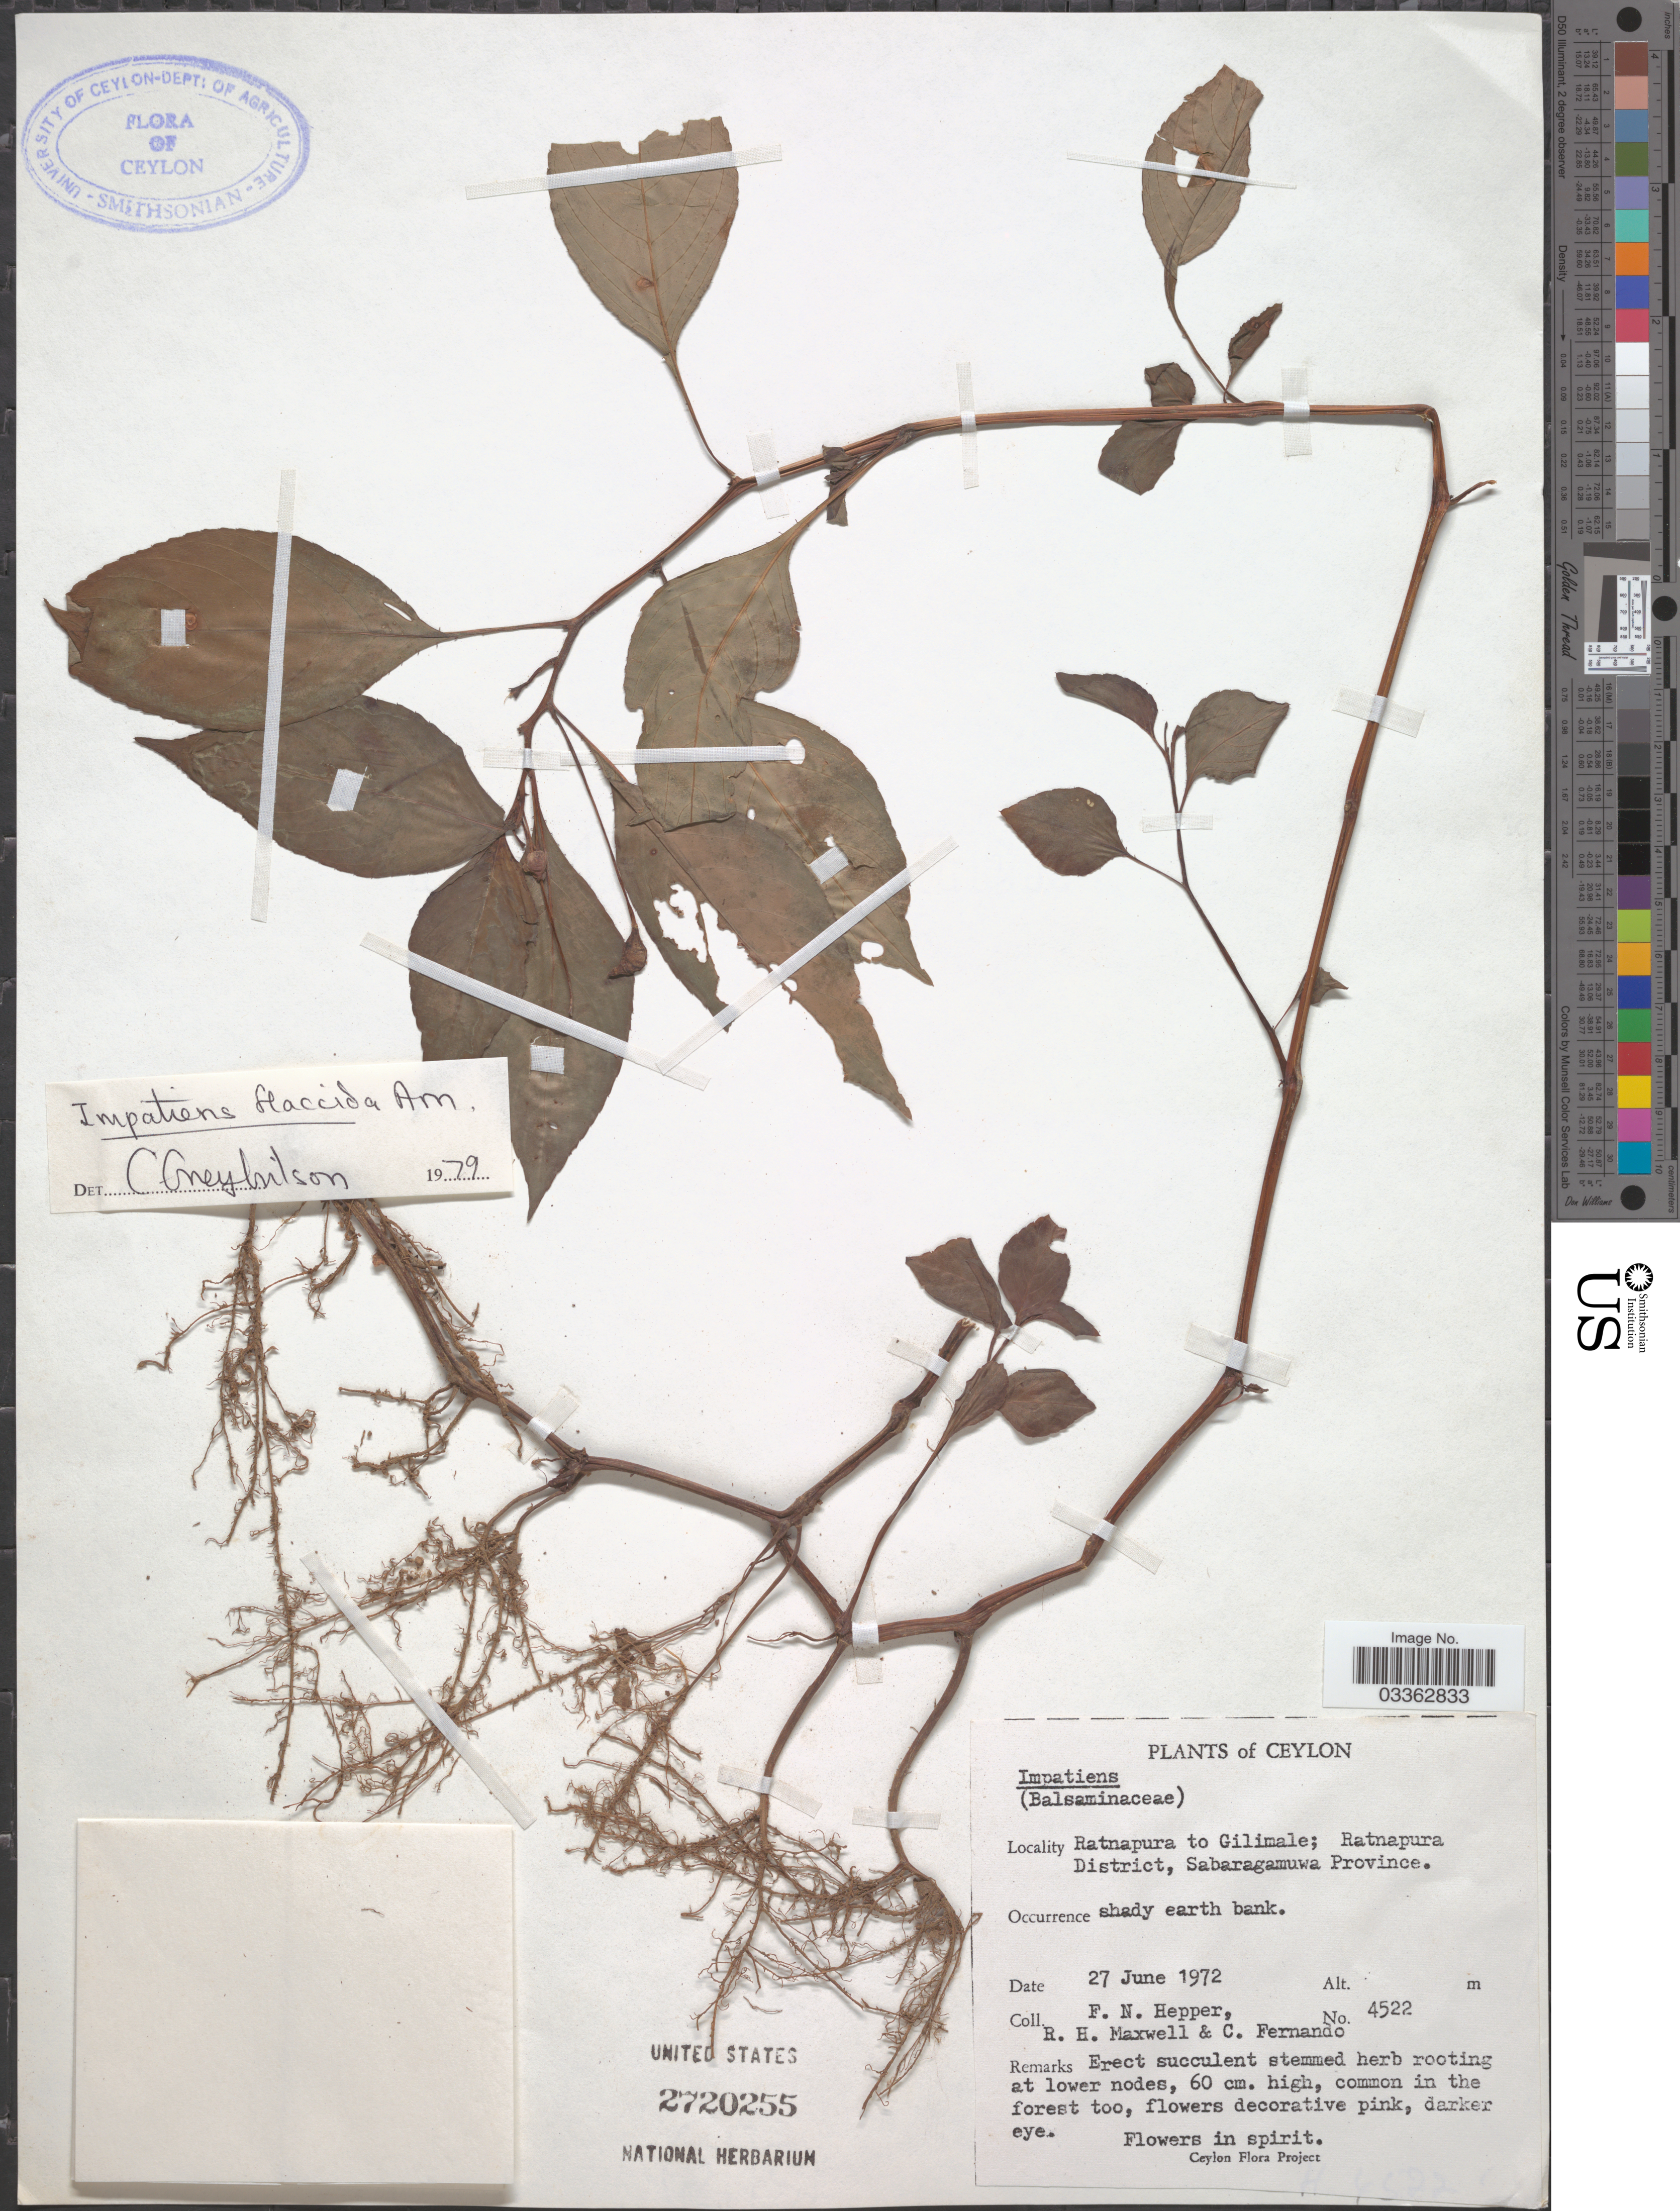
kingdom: Plantae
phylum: Tracheophyta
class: Magnoliopsida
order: Ericales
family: Balsaminaceae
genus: Impatiens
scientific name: Impatiens flaccida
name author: Arn.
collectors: F. Hepper, R. Maxwell & C. Fernando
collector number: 4522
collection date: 1972-06-27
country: Sri Lanka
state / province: Sabaragamuwa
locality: Ceylon. Ratnapura to Gilimale; Ratnapura District.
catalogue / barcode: US 2720255